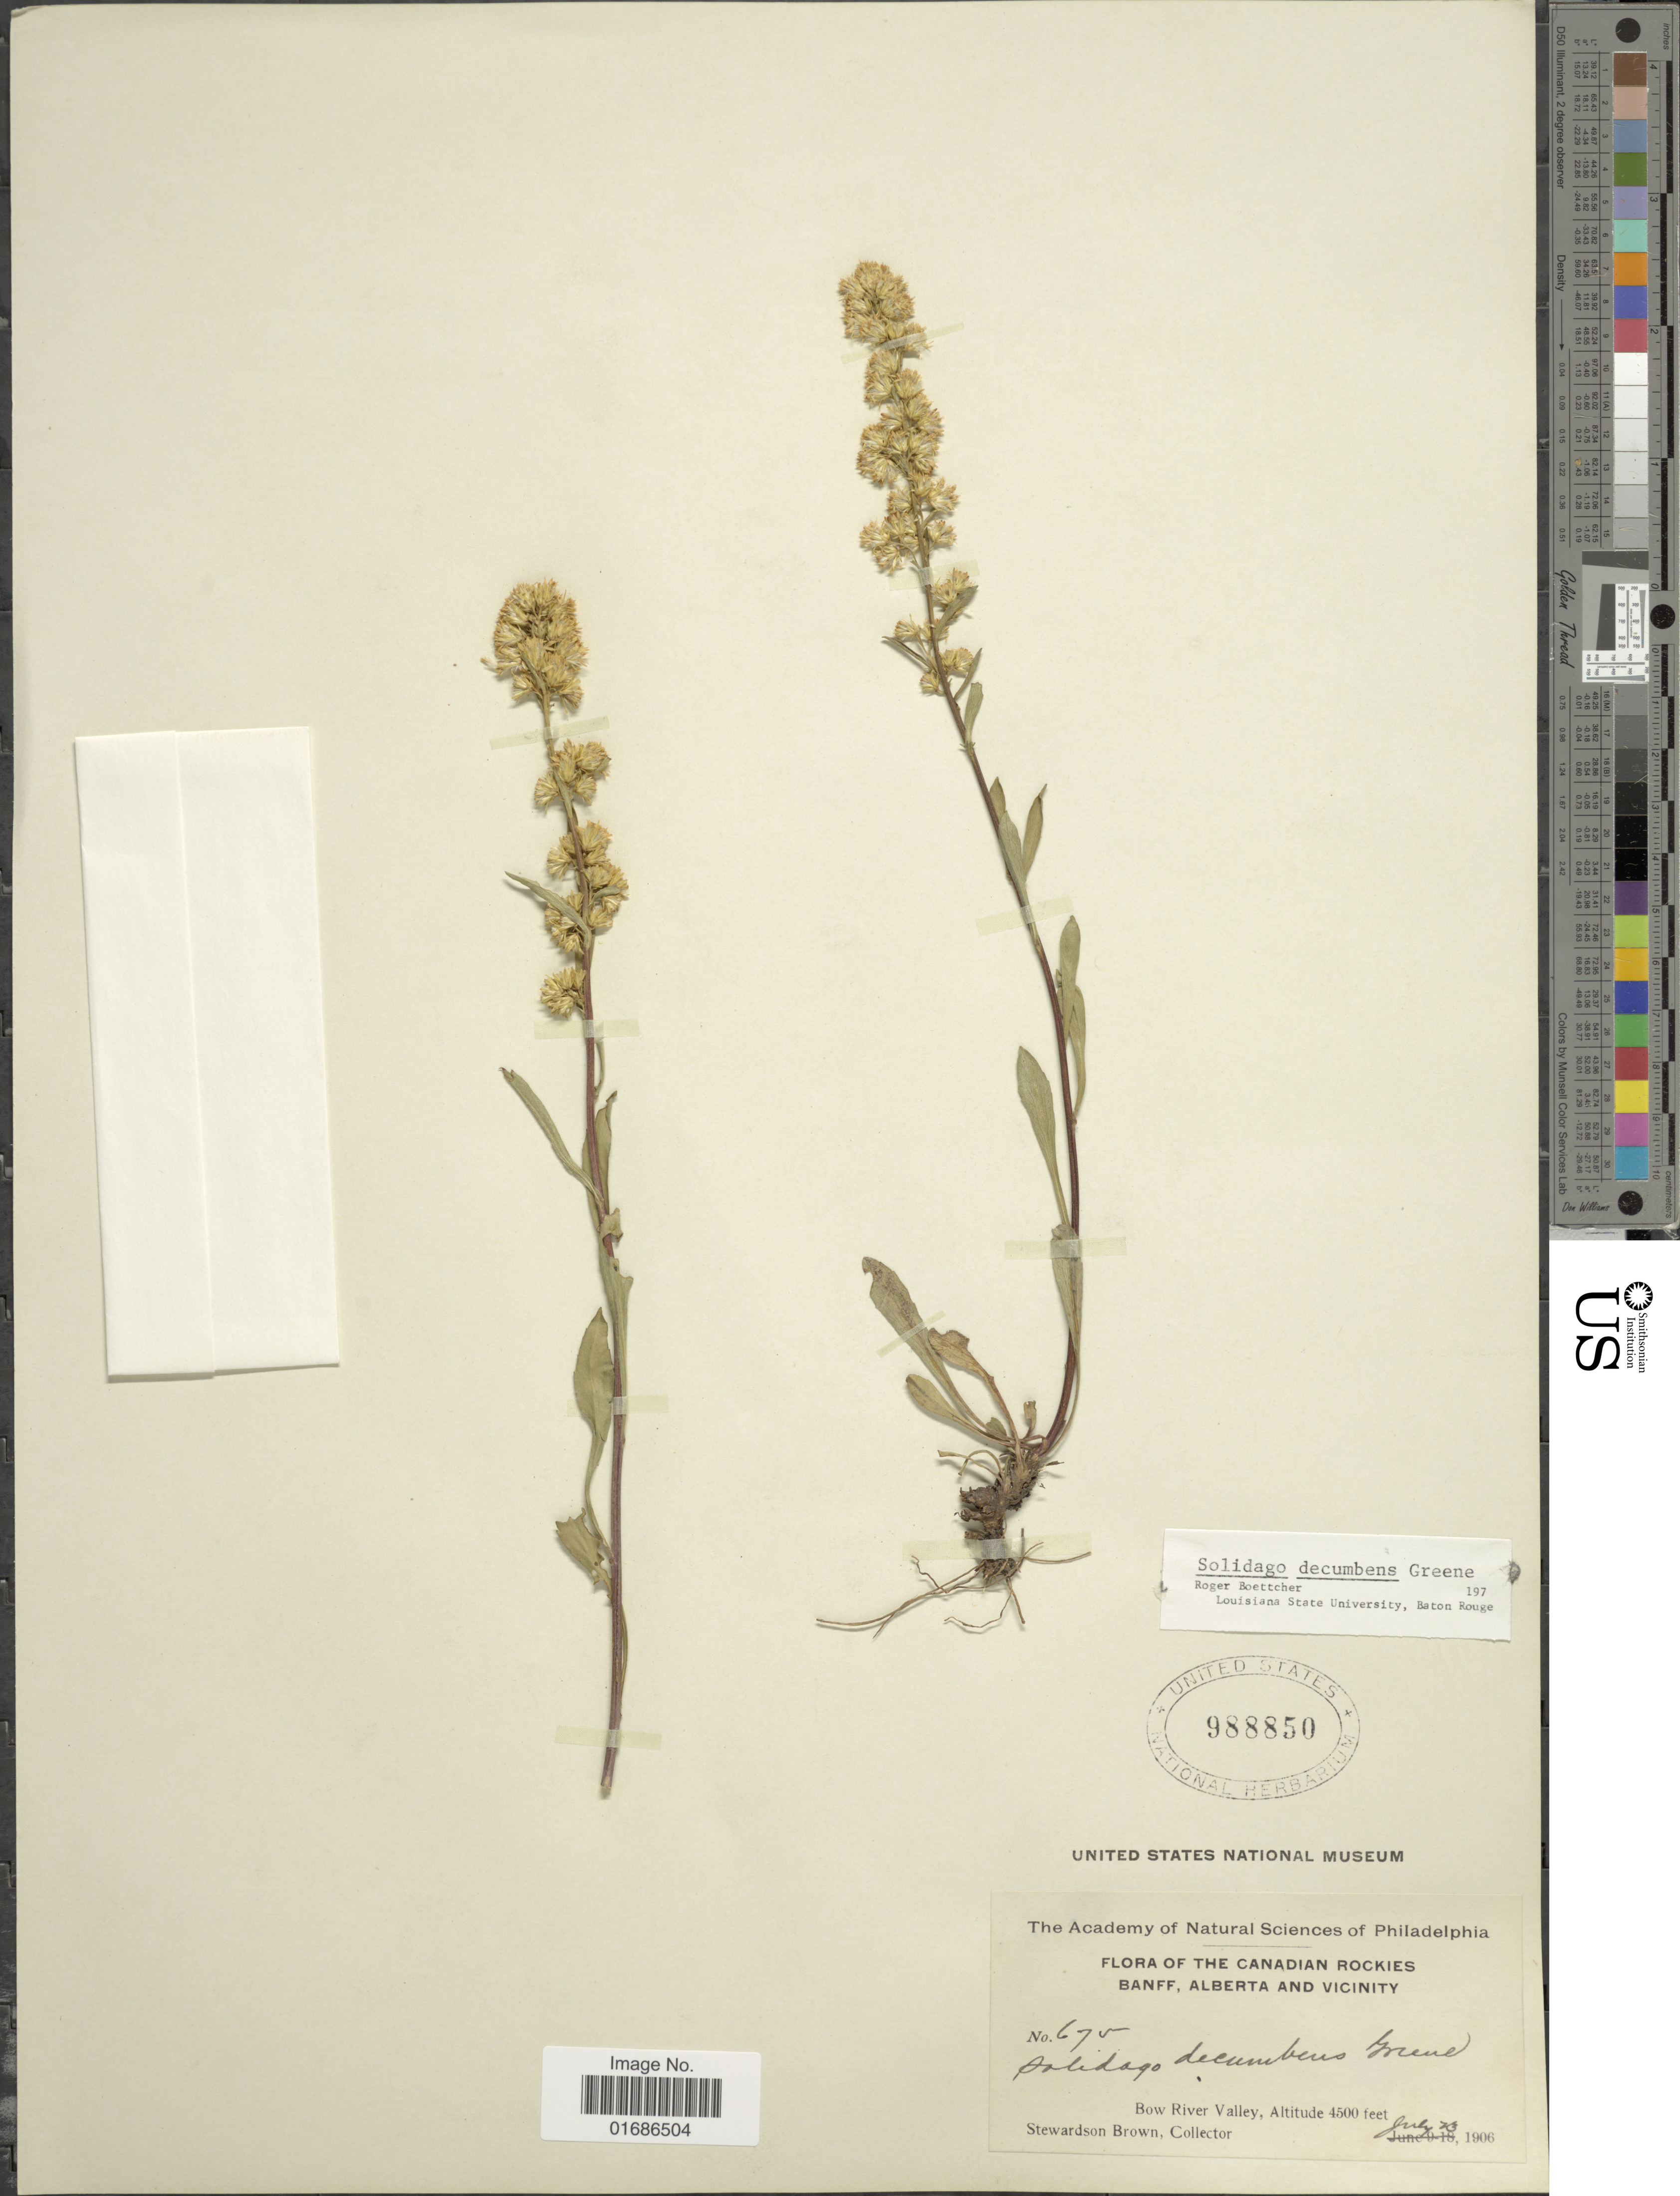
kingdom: Plantae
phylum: Tracheophyta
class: Magnoliopsida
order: Asterales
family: Asteraceae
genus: Solidago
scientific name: Solidago decumbens var. oreophila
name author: (Rydb.) Fernald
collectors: S. Brown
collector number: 675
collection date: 1906-07-23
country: Canada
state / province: Alberta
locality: The Canadian Rockies banff, Alberta and Vicinity, Bow River Valley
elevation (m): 1372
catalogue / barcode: US 988850